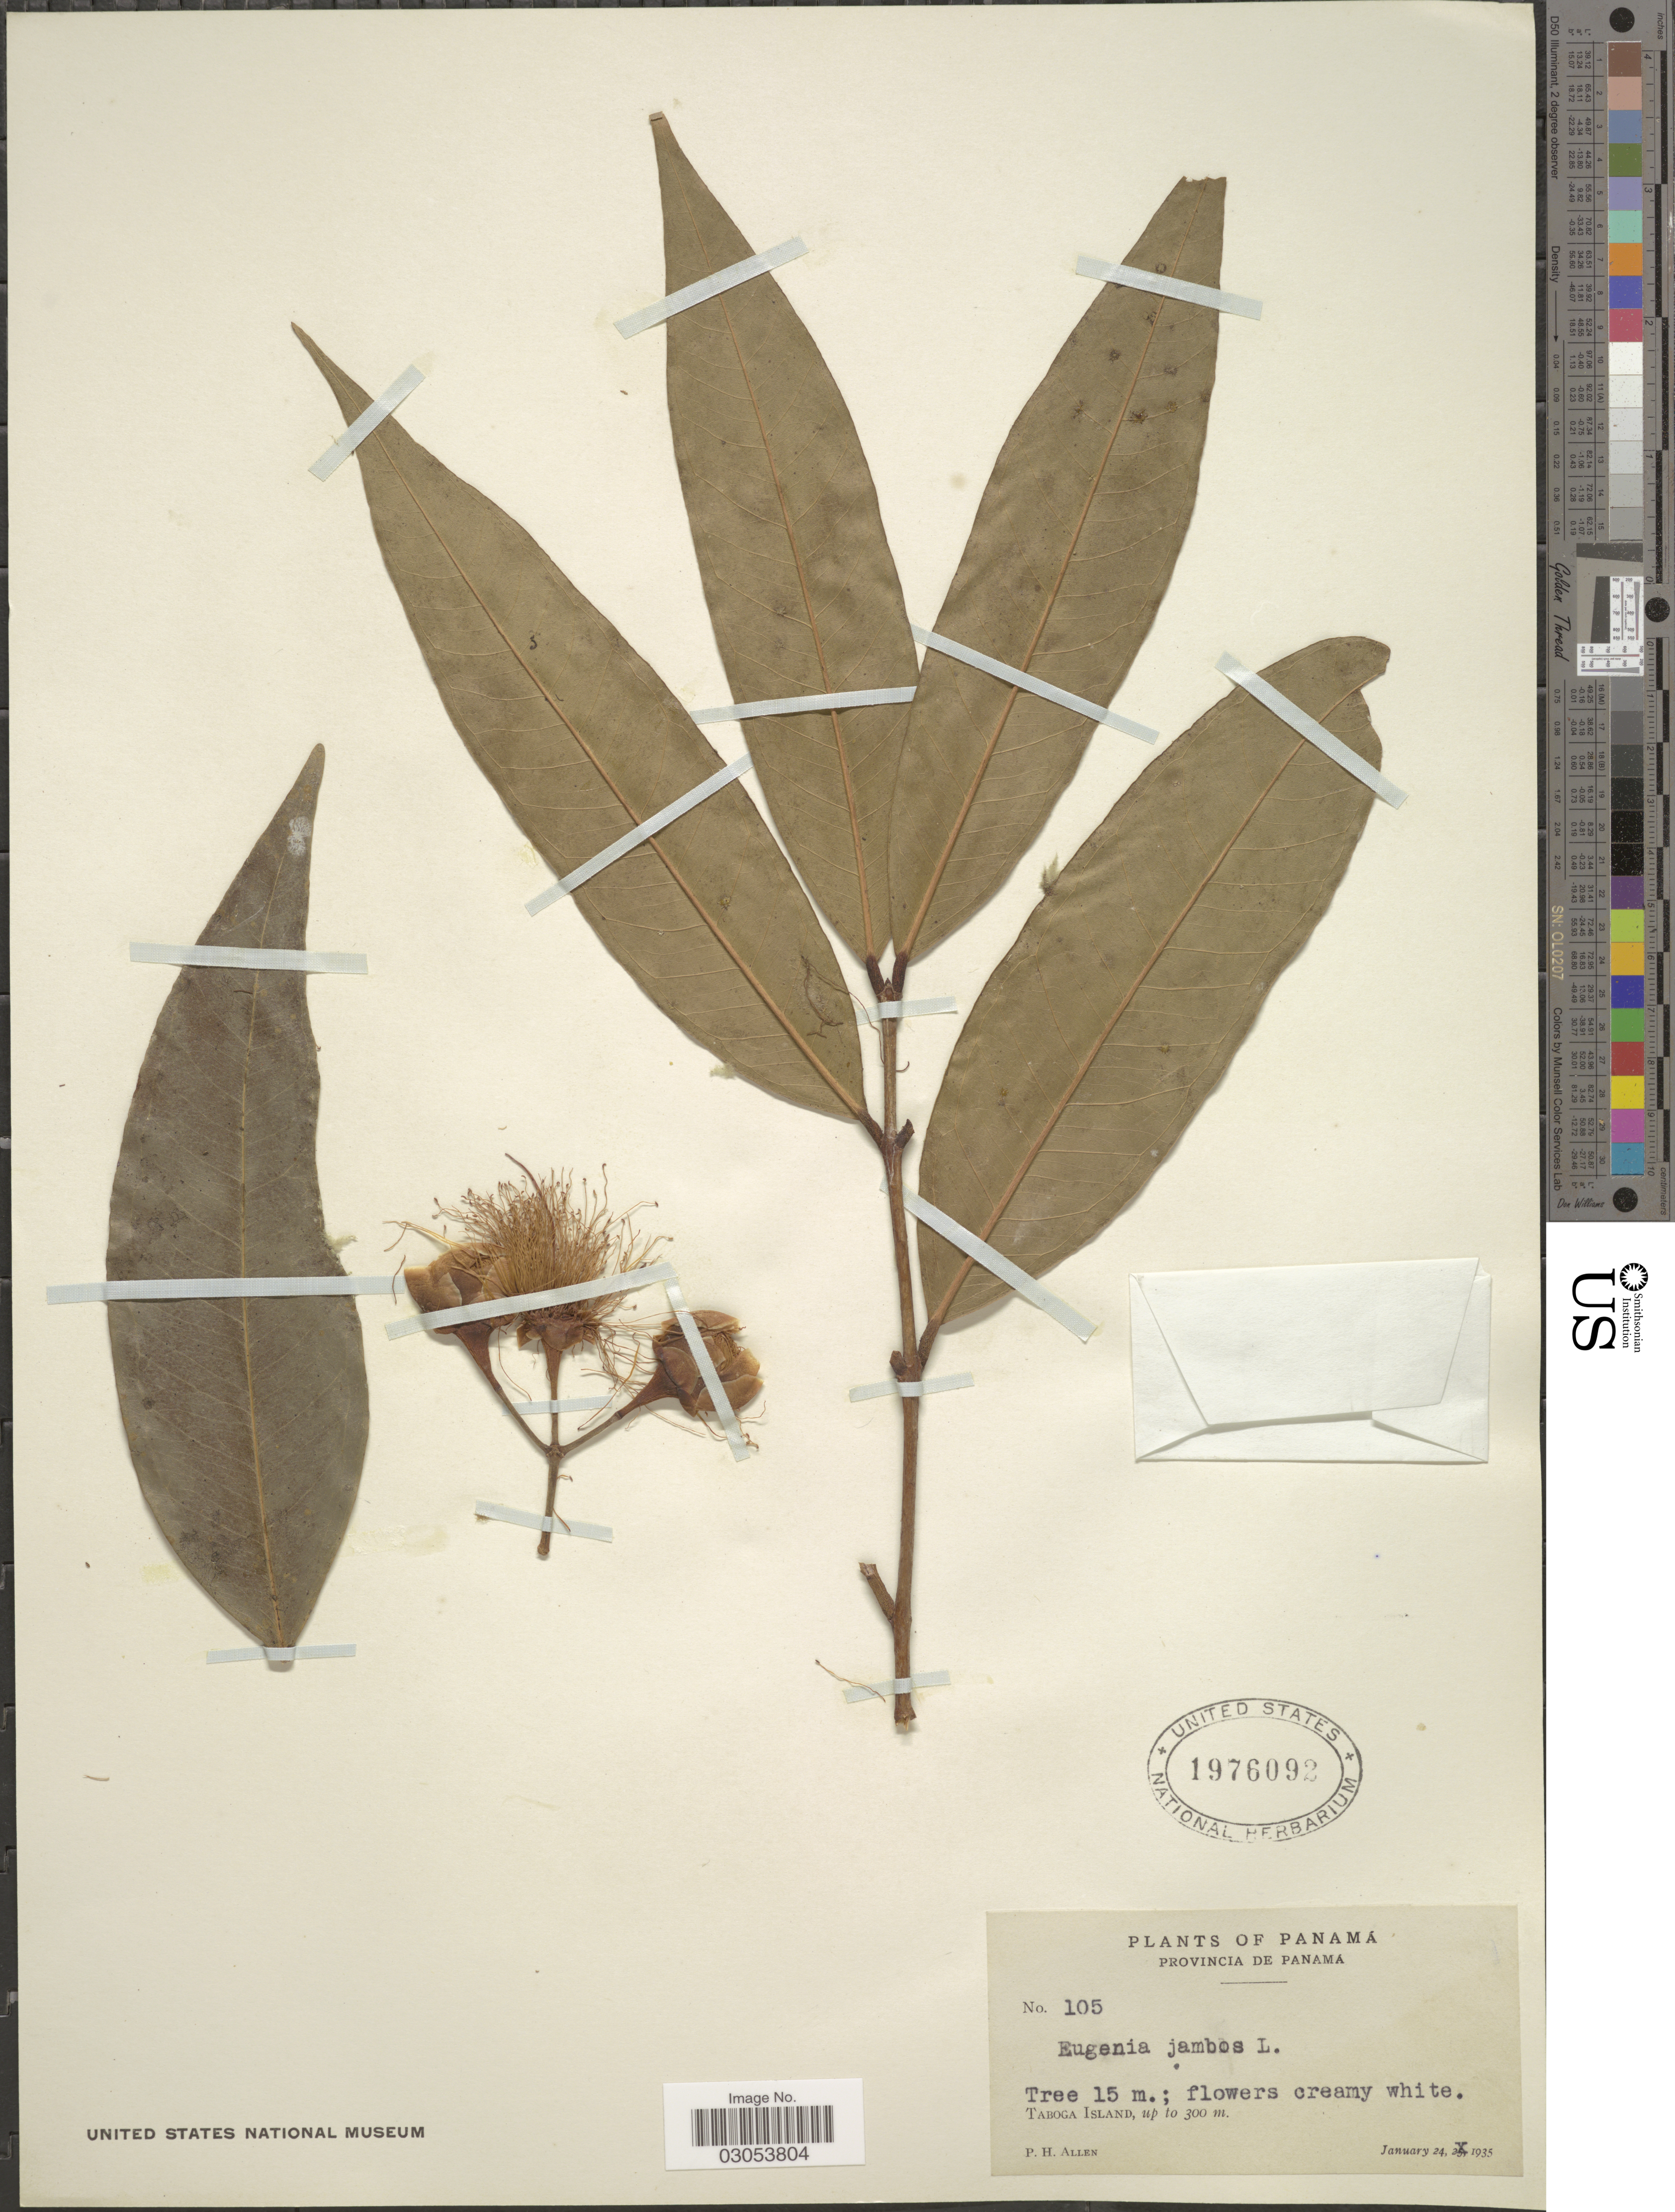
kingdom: Plantae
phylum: Tracheophyta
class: Magnoliopsida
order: Myrtales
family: Myrtaceae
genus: Syzygium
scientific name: Syzygium jambos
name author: (L.) Alston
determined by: Strong, Mark T., (BOT), Smithsonian Institution - National Museum of Natural History (UNITED STATES)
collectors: P. H. Allen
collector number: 105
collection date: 1935-01-24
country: Panama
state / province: Panamá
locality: Taboga Island.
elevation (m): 300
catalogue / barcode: US 1976092